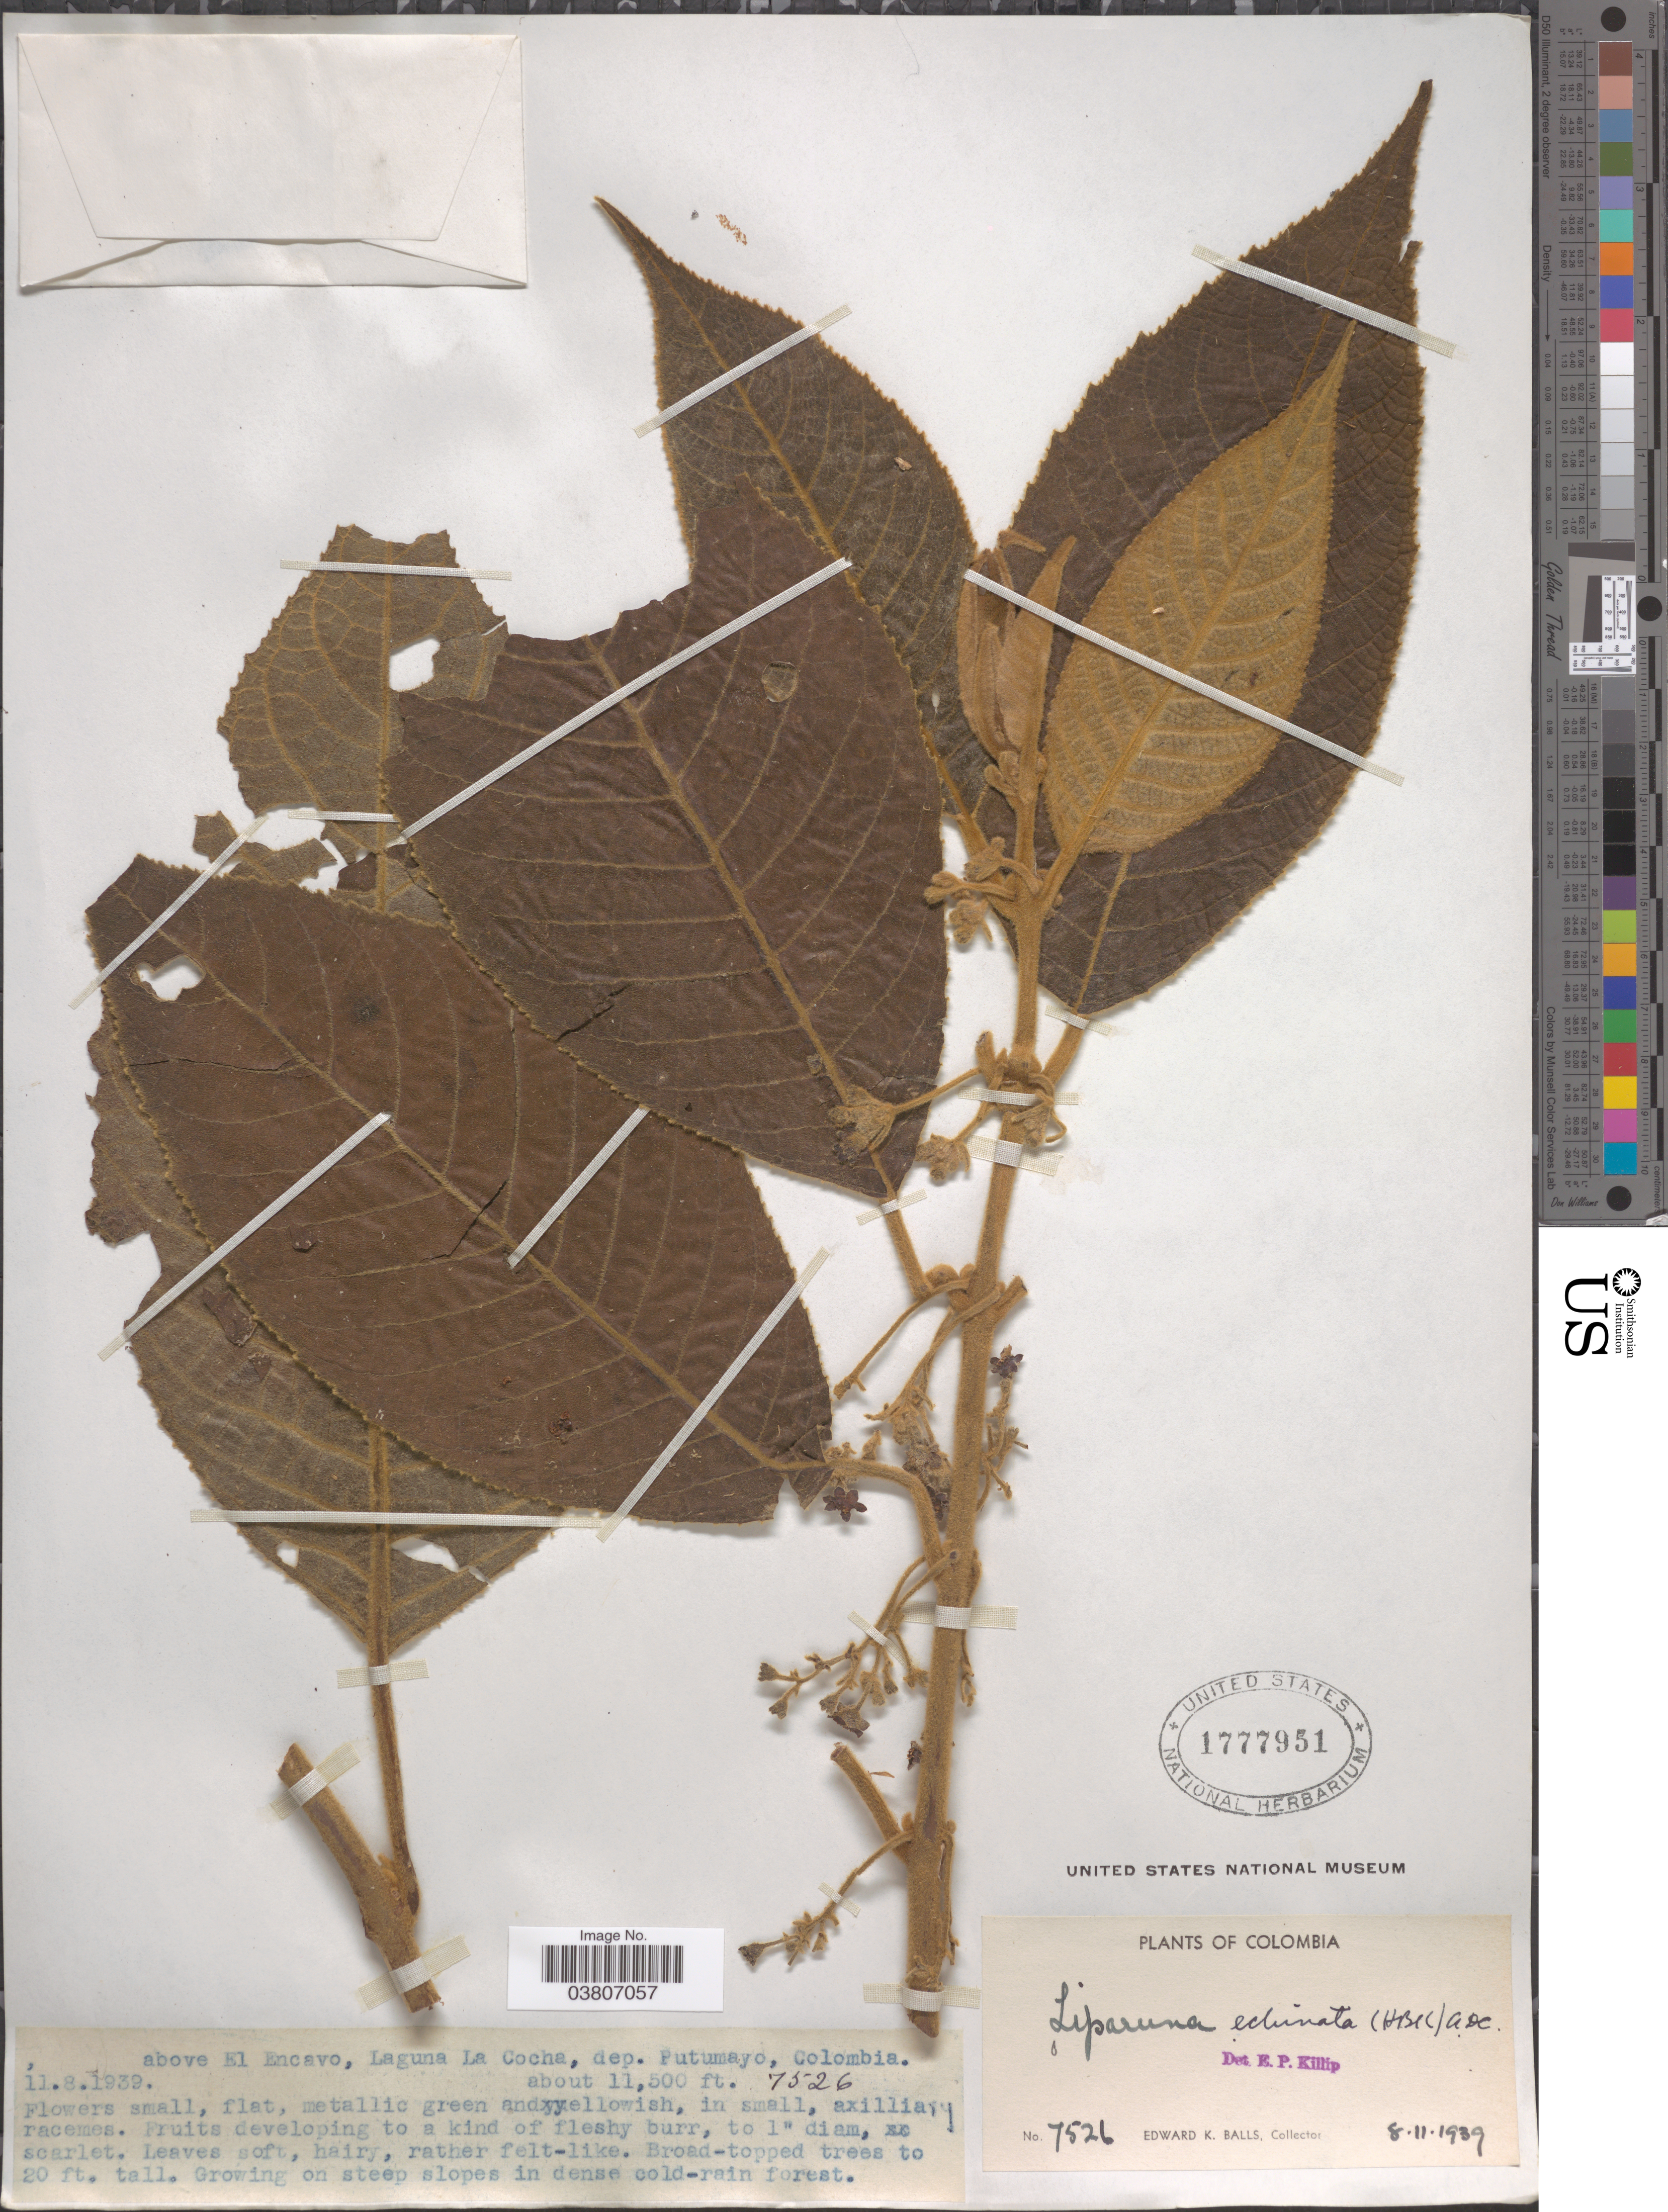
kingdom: Plantae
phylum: Tracheophyta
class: Magnoliopsida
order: Laurales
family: Siparunaceae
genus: Siparuna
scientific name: Siparuna echinata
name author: (Kunth) A. DC.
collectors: E. K. Balls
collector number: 7526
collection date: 1939-11-08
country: Colombia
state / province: Putumayo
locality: Above El Encavo, Laguna La Cocha, dep. Putumayo. On steep slopes in dense cold-rain forest.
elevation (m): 3505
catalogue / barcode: US 1777951